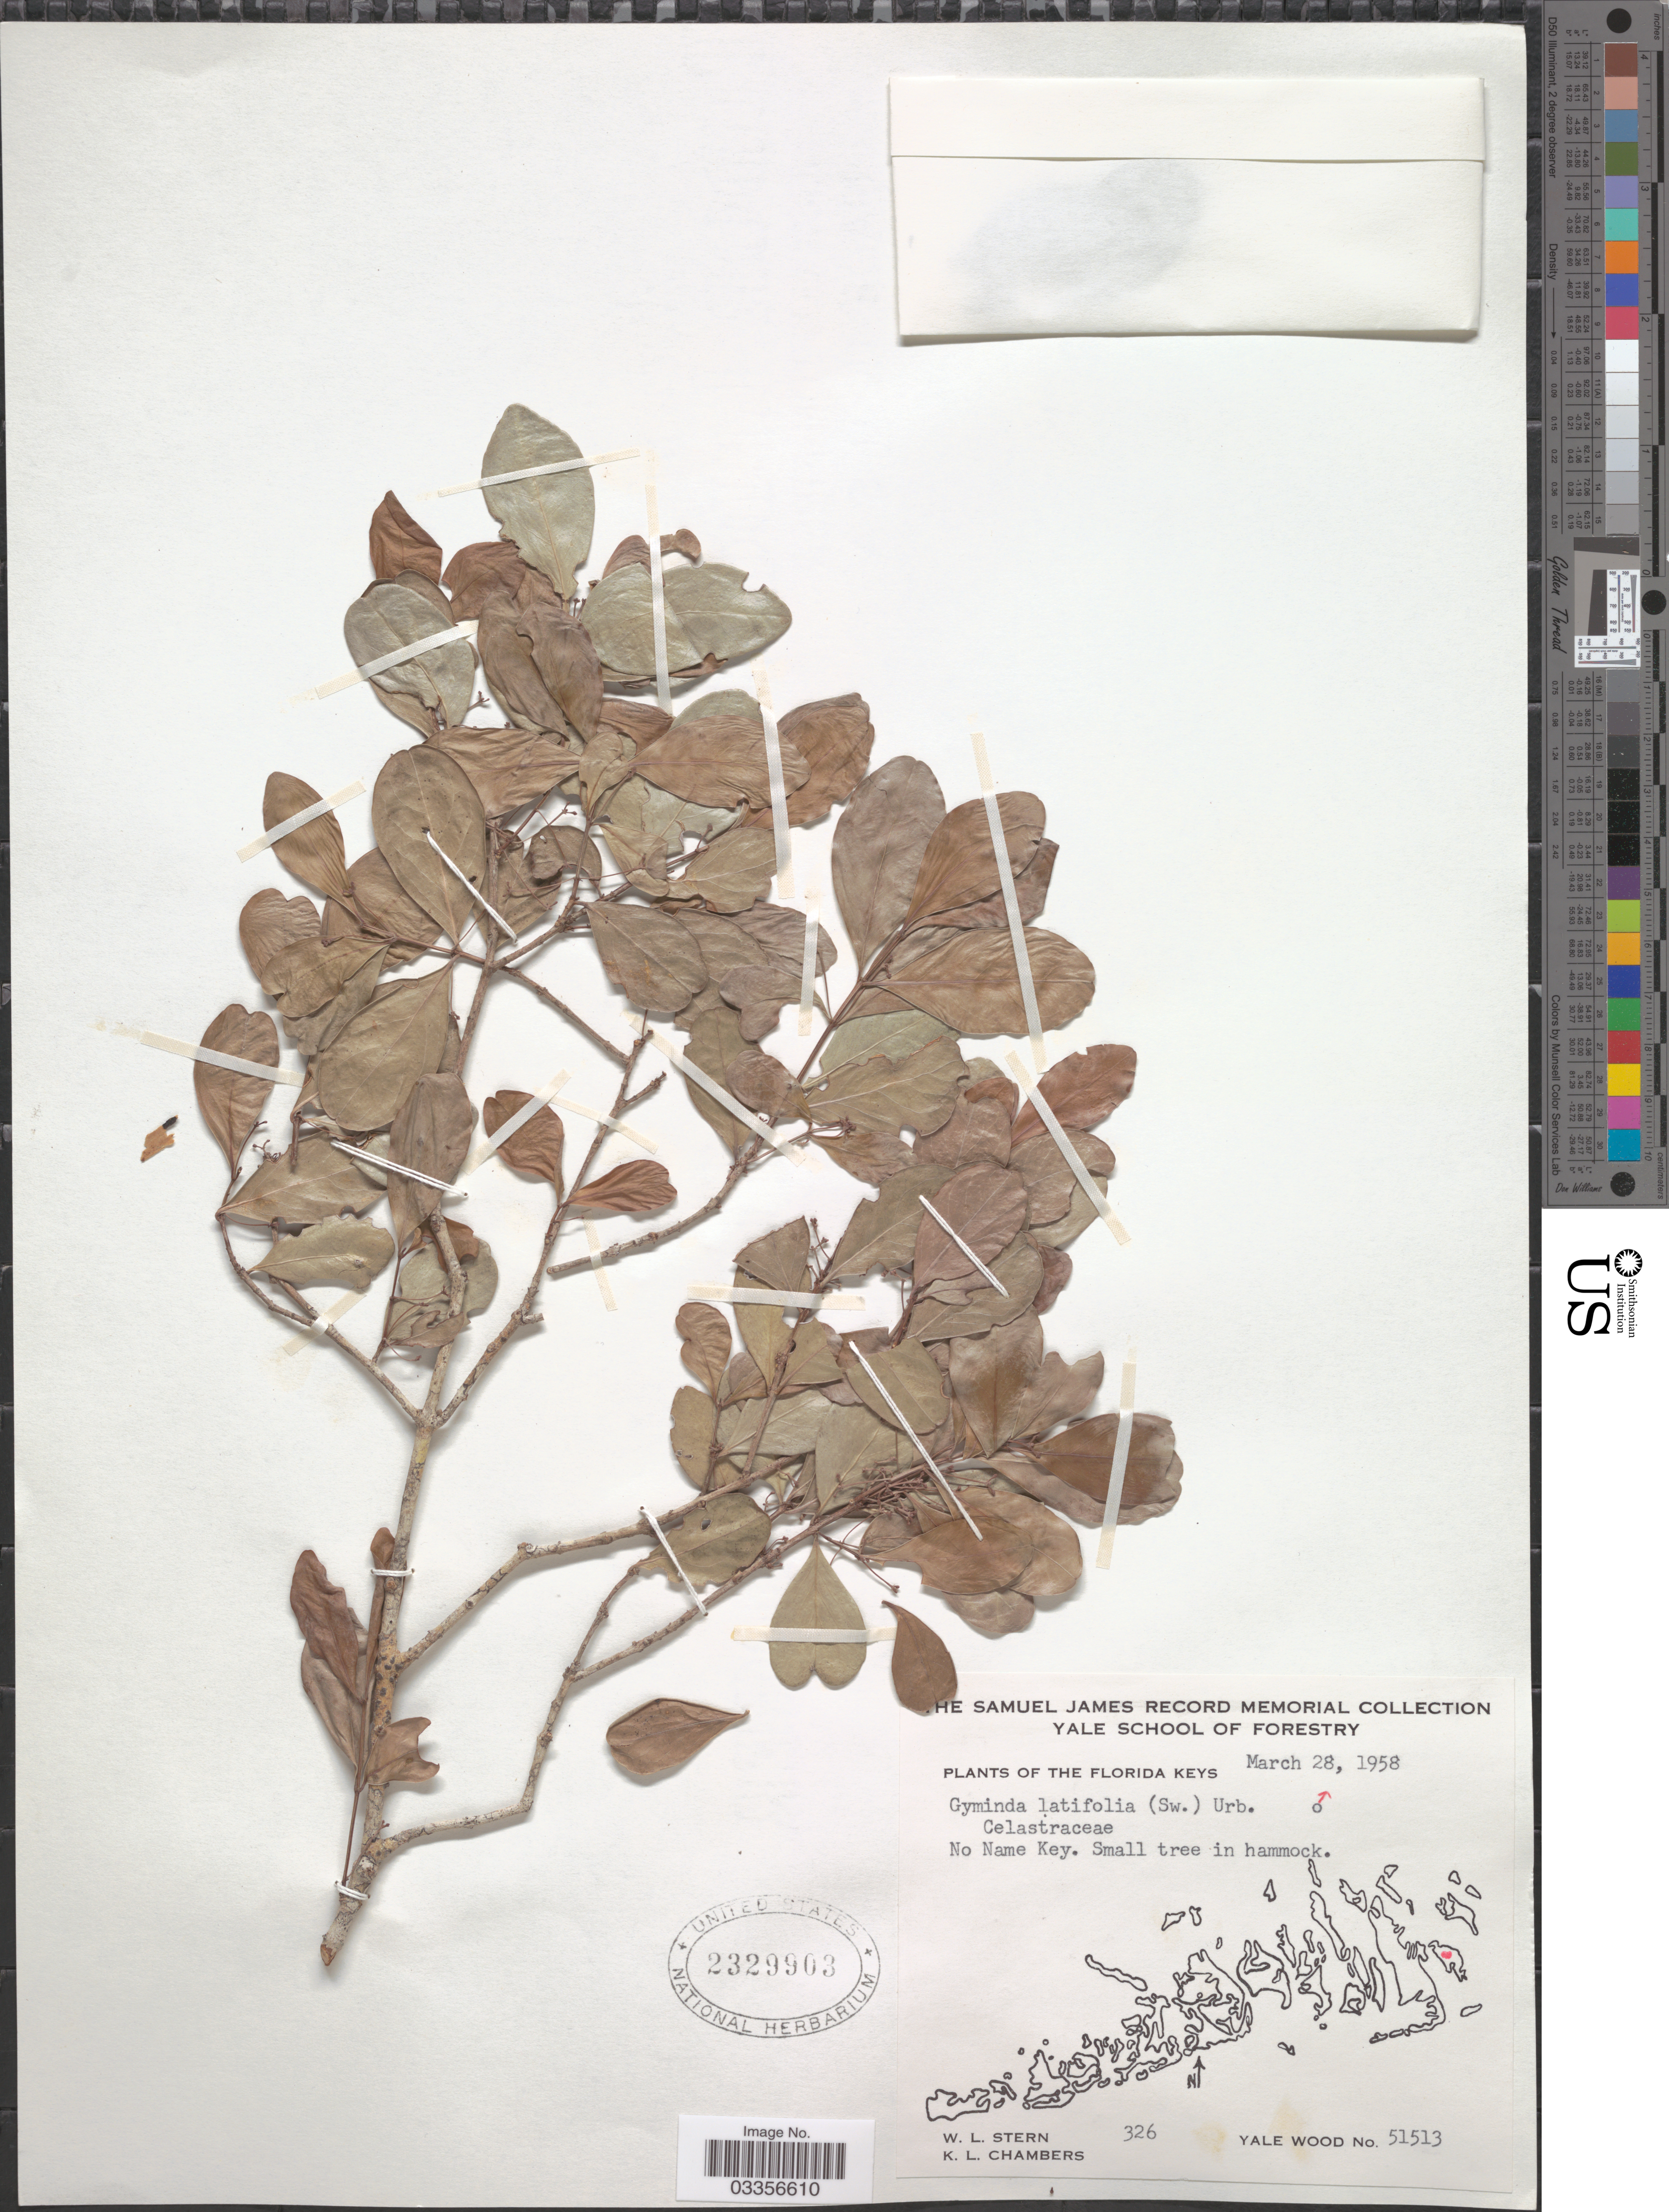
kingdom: Plantae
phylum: Tracheophyta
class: Magnoliopsida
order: Celastrales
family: Celastraceae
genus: Gyminda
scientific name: Gyminda latifolia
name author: (Sw.) Urb.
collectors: W. L. Stern & K. Chambers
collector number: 326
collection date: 1958-03-28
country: United States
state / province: Florida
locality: Florida Keys, No Name Key.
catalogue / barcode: US 2329903